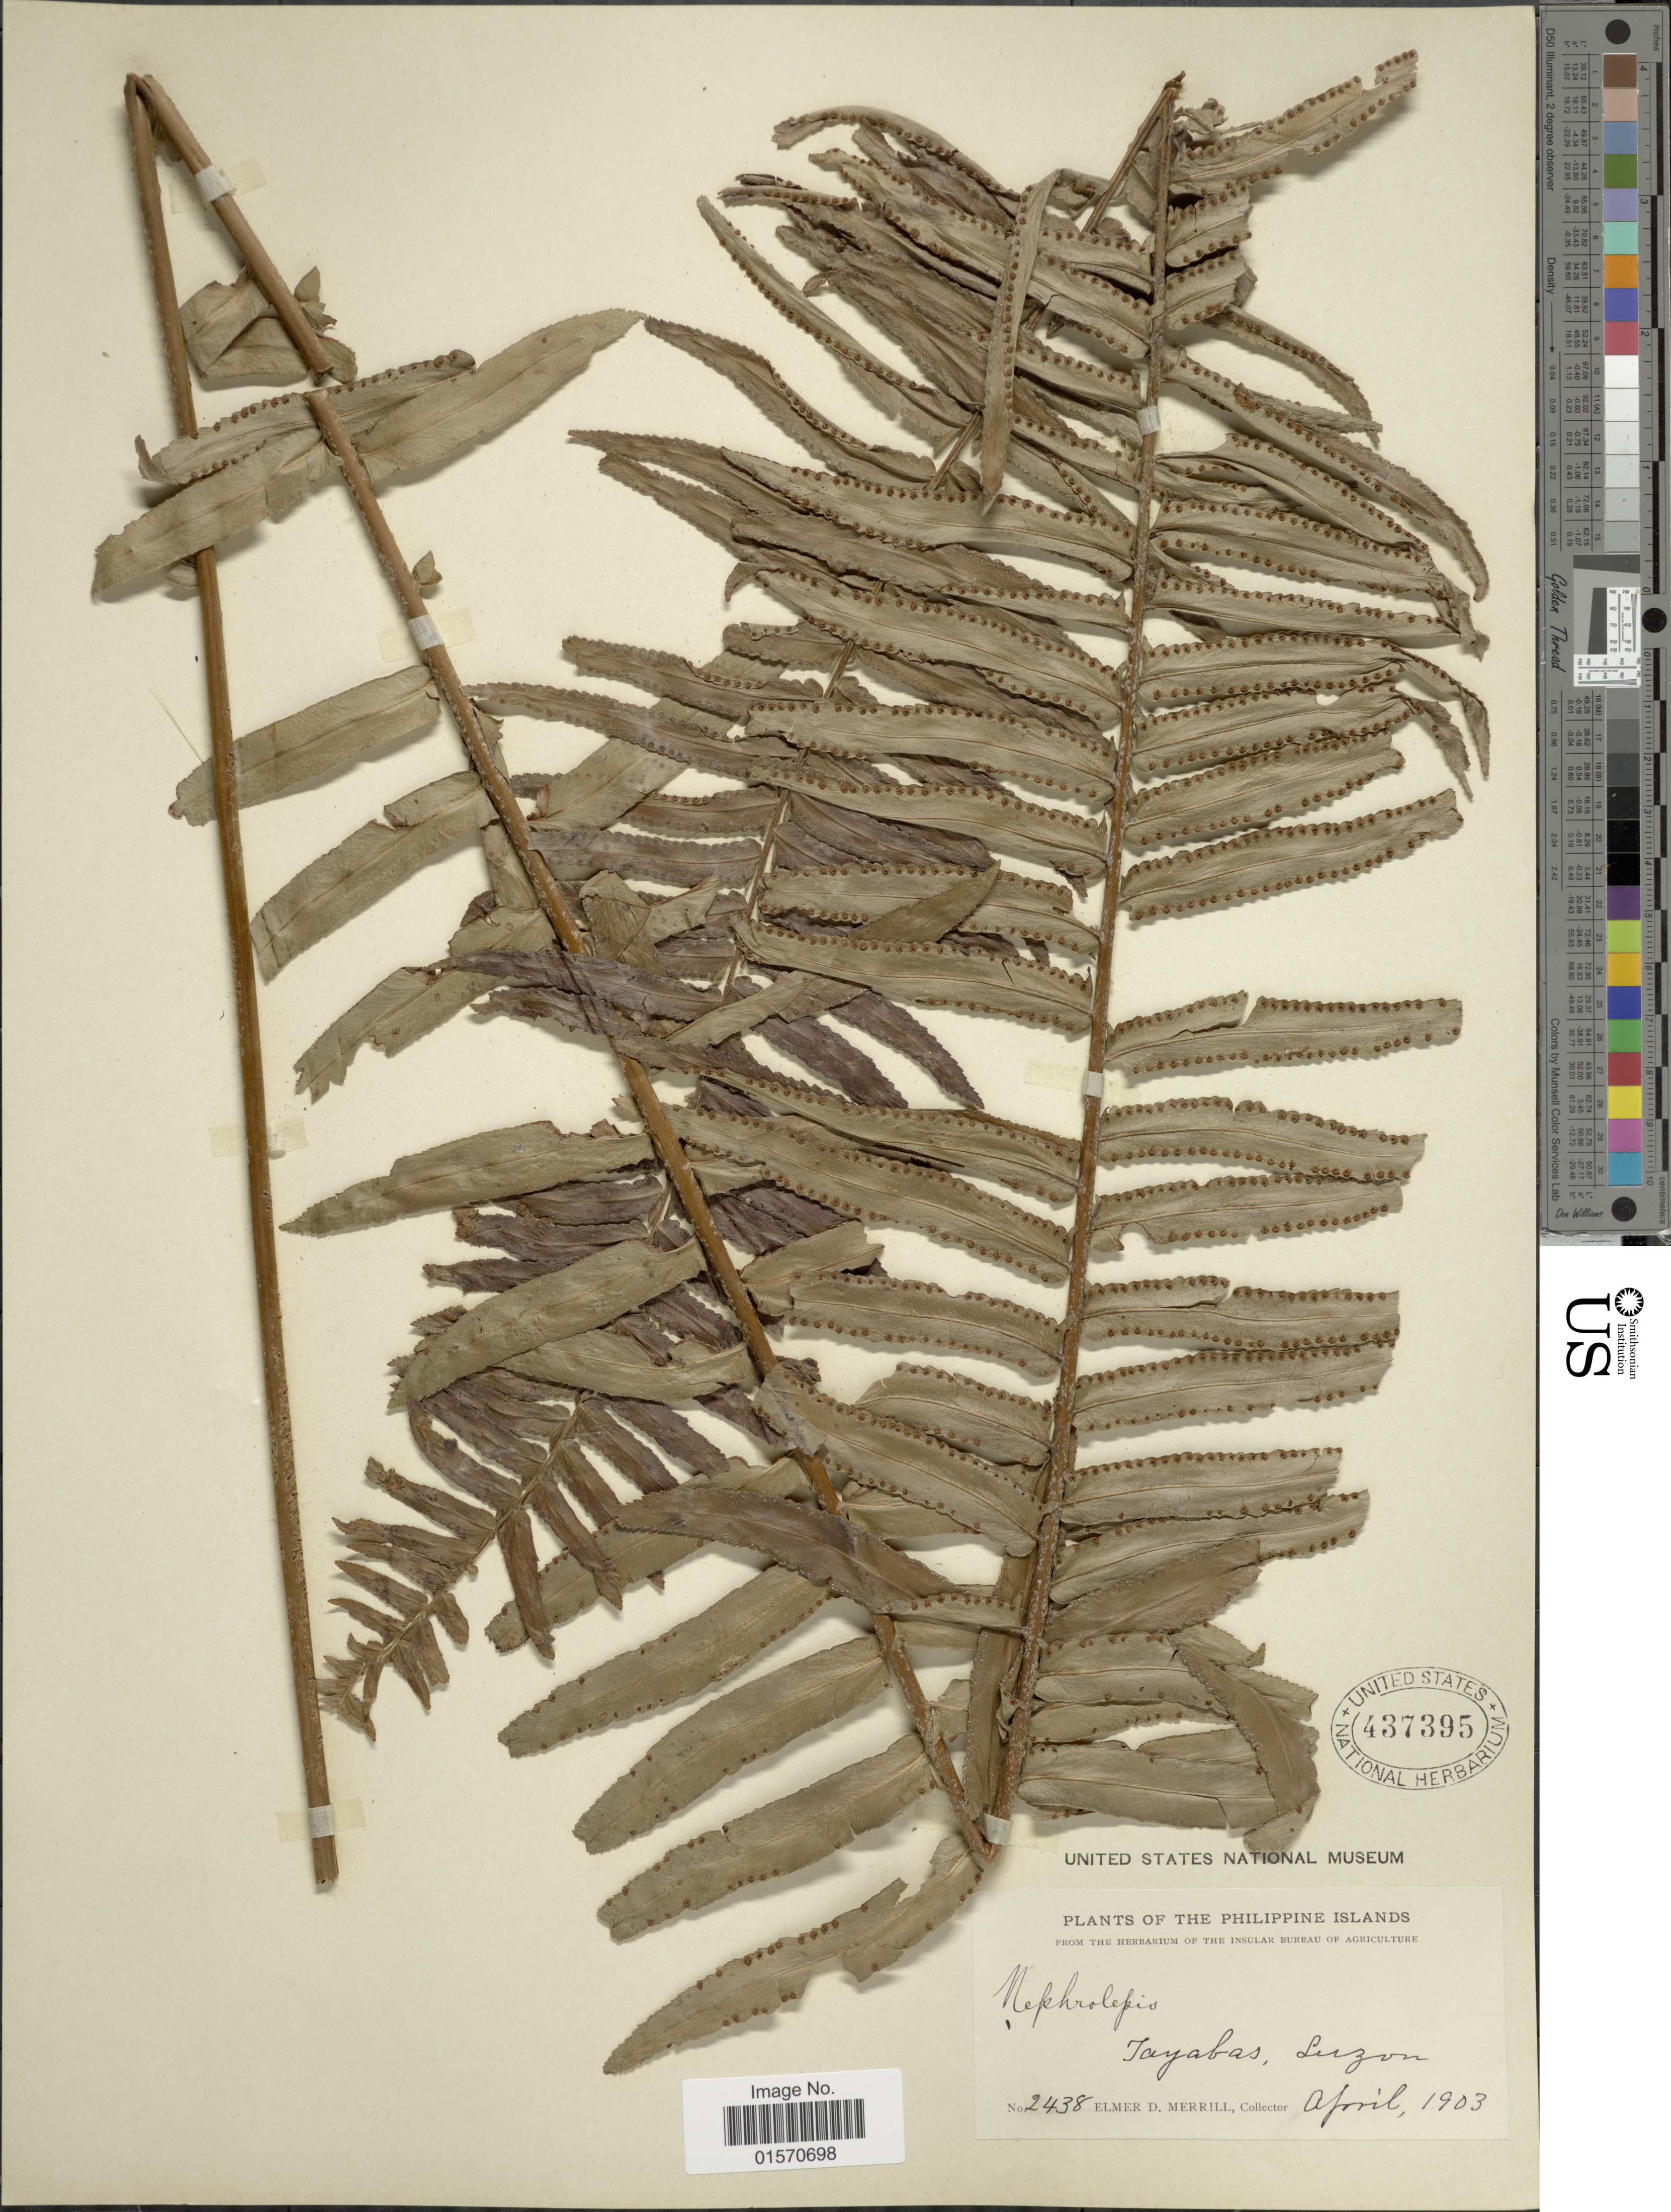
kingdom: Plantae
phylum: Tracheophyta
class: Polypodiopsida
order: Polypodiales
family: Nephrolepidaceae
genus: Nephrolepis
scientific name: Nephrolepis rufescens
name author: Wawra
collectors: E. D. Merrill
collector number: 2438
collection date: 1903-04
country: Philippines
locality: Philippine Islands, Tayabas, Luzon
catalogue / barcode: US 437395